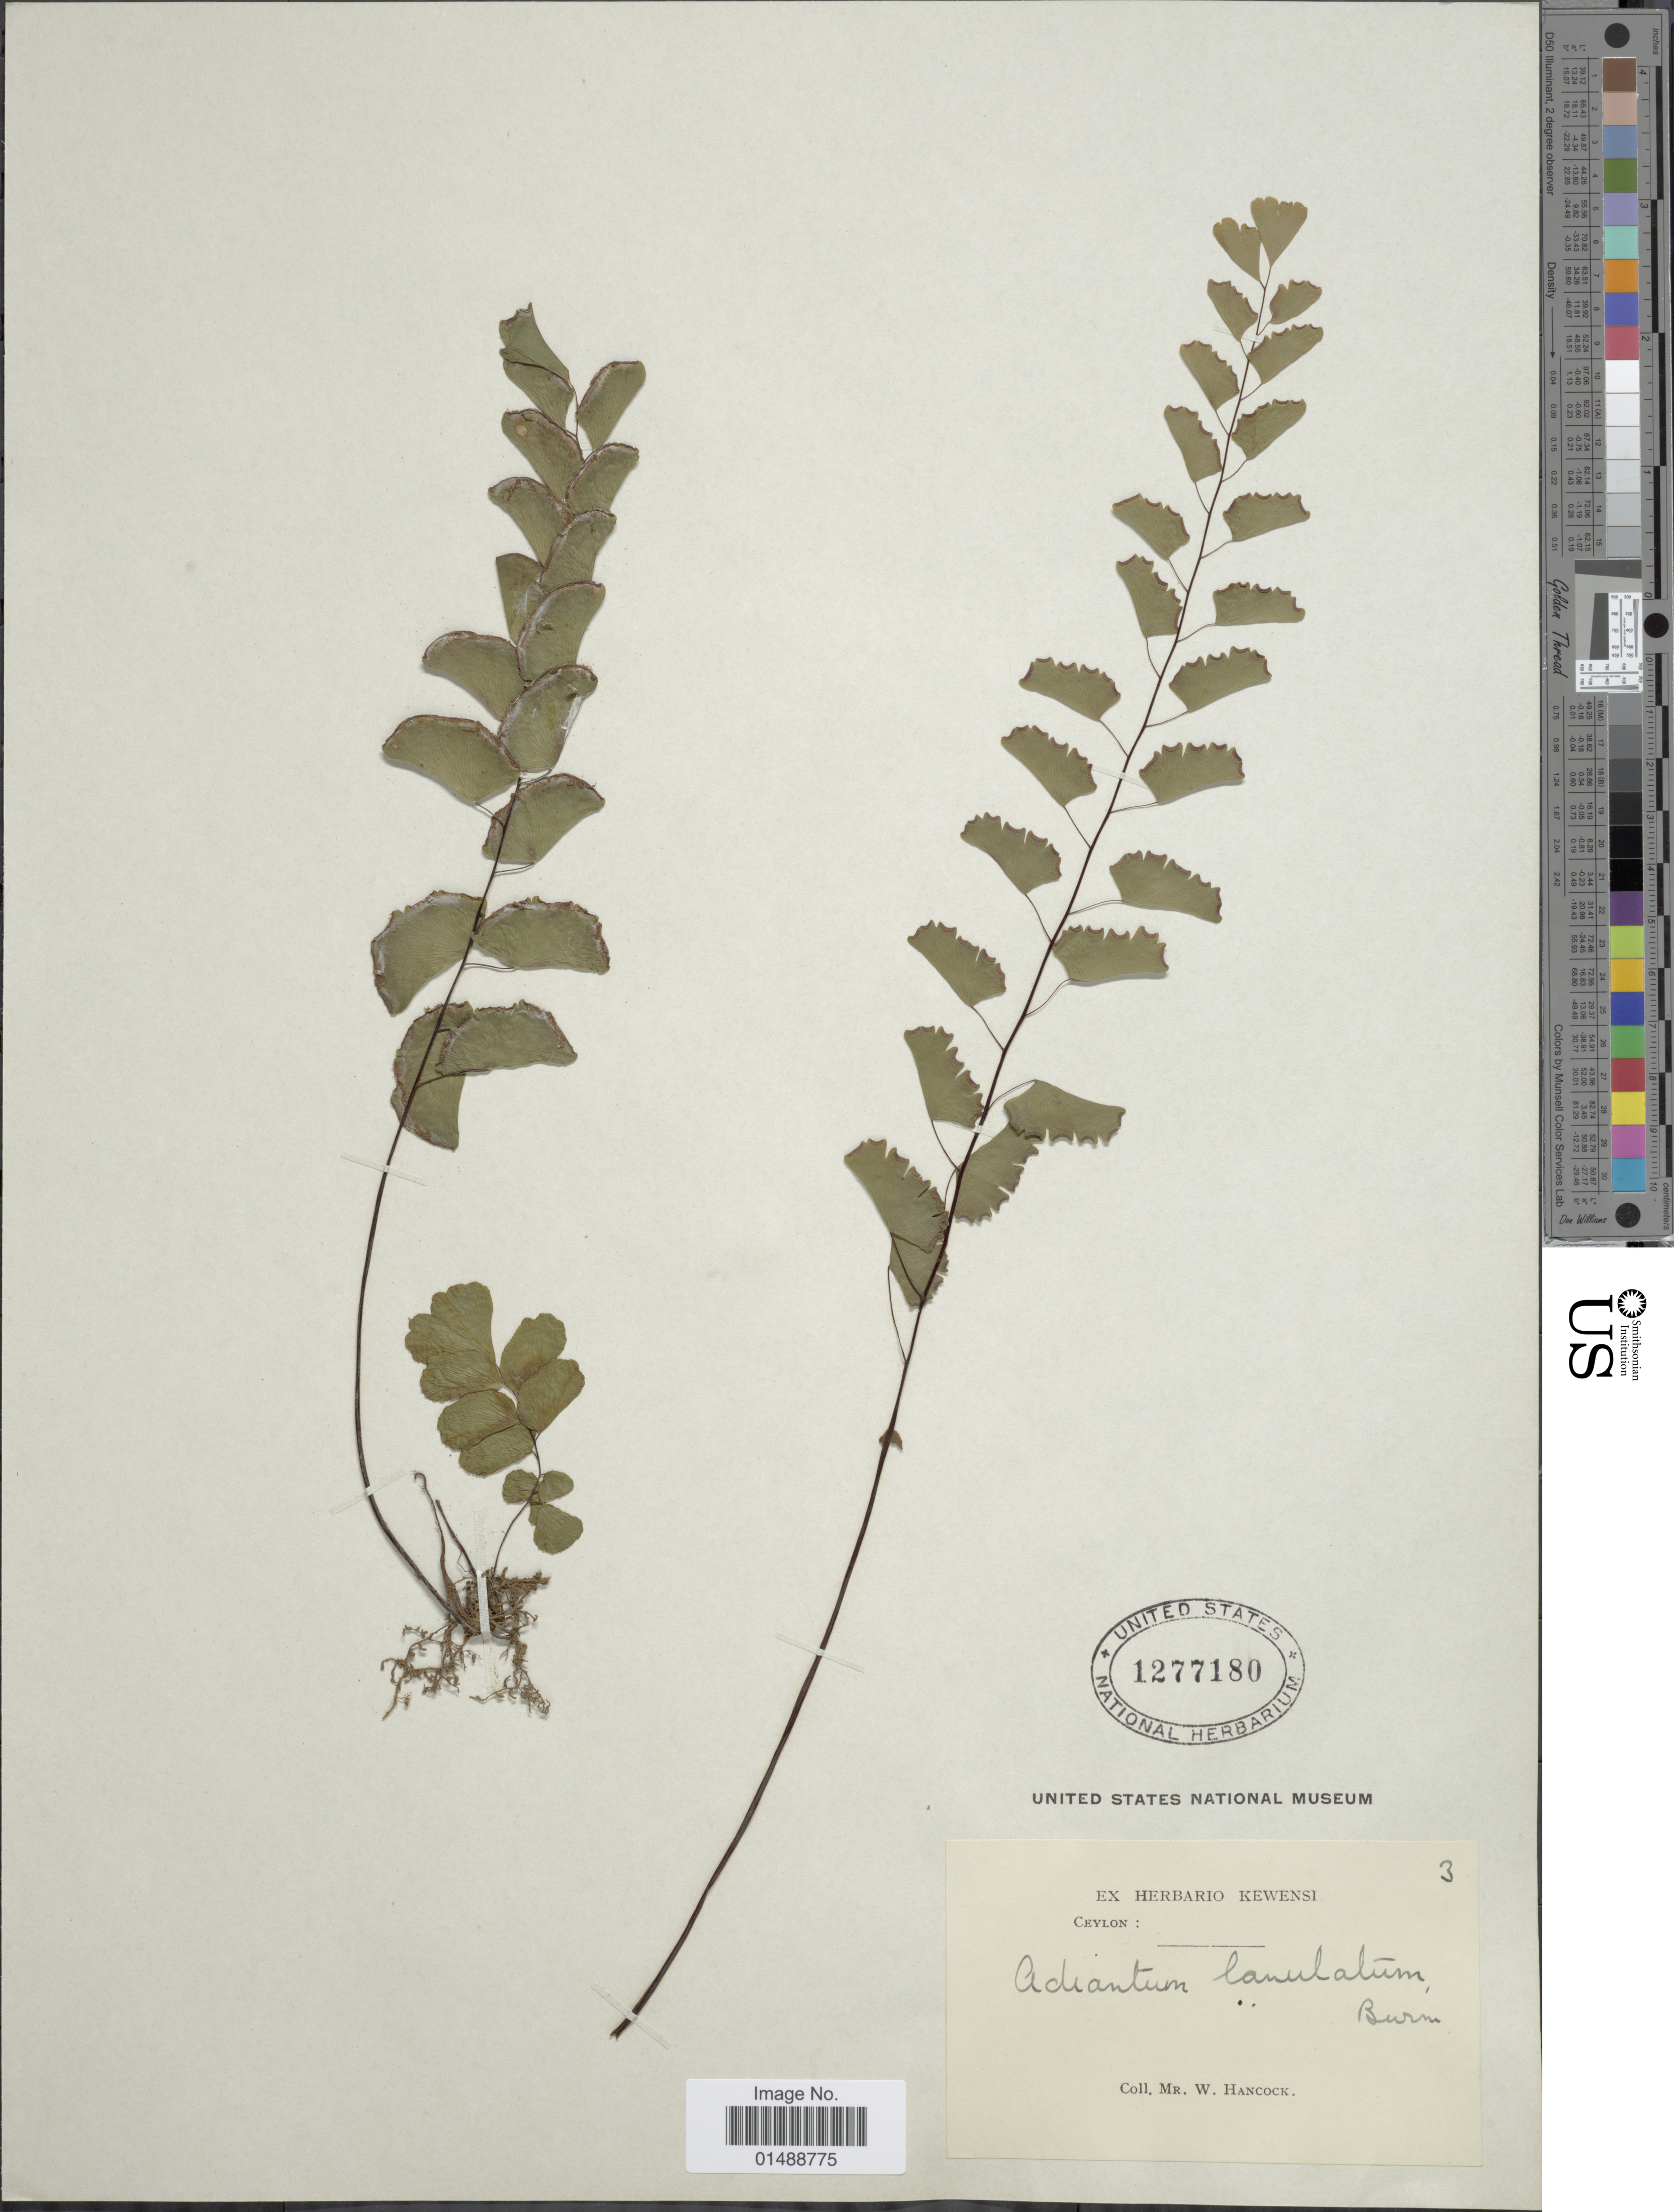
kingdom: Plantae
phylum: Tracheophyta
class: Polypodiopsida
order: Polypodiales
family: Pteridaceae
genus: Adiantum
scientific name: Adiantum philippense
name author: L.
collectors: W. Hancock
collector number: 3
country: Sri Lanka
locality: Ceylon, Burna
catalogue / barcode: US 1277180